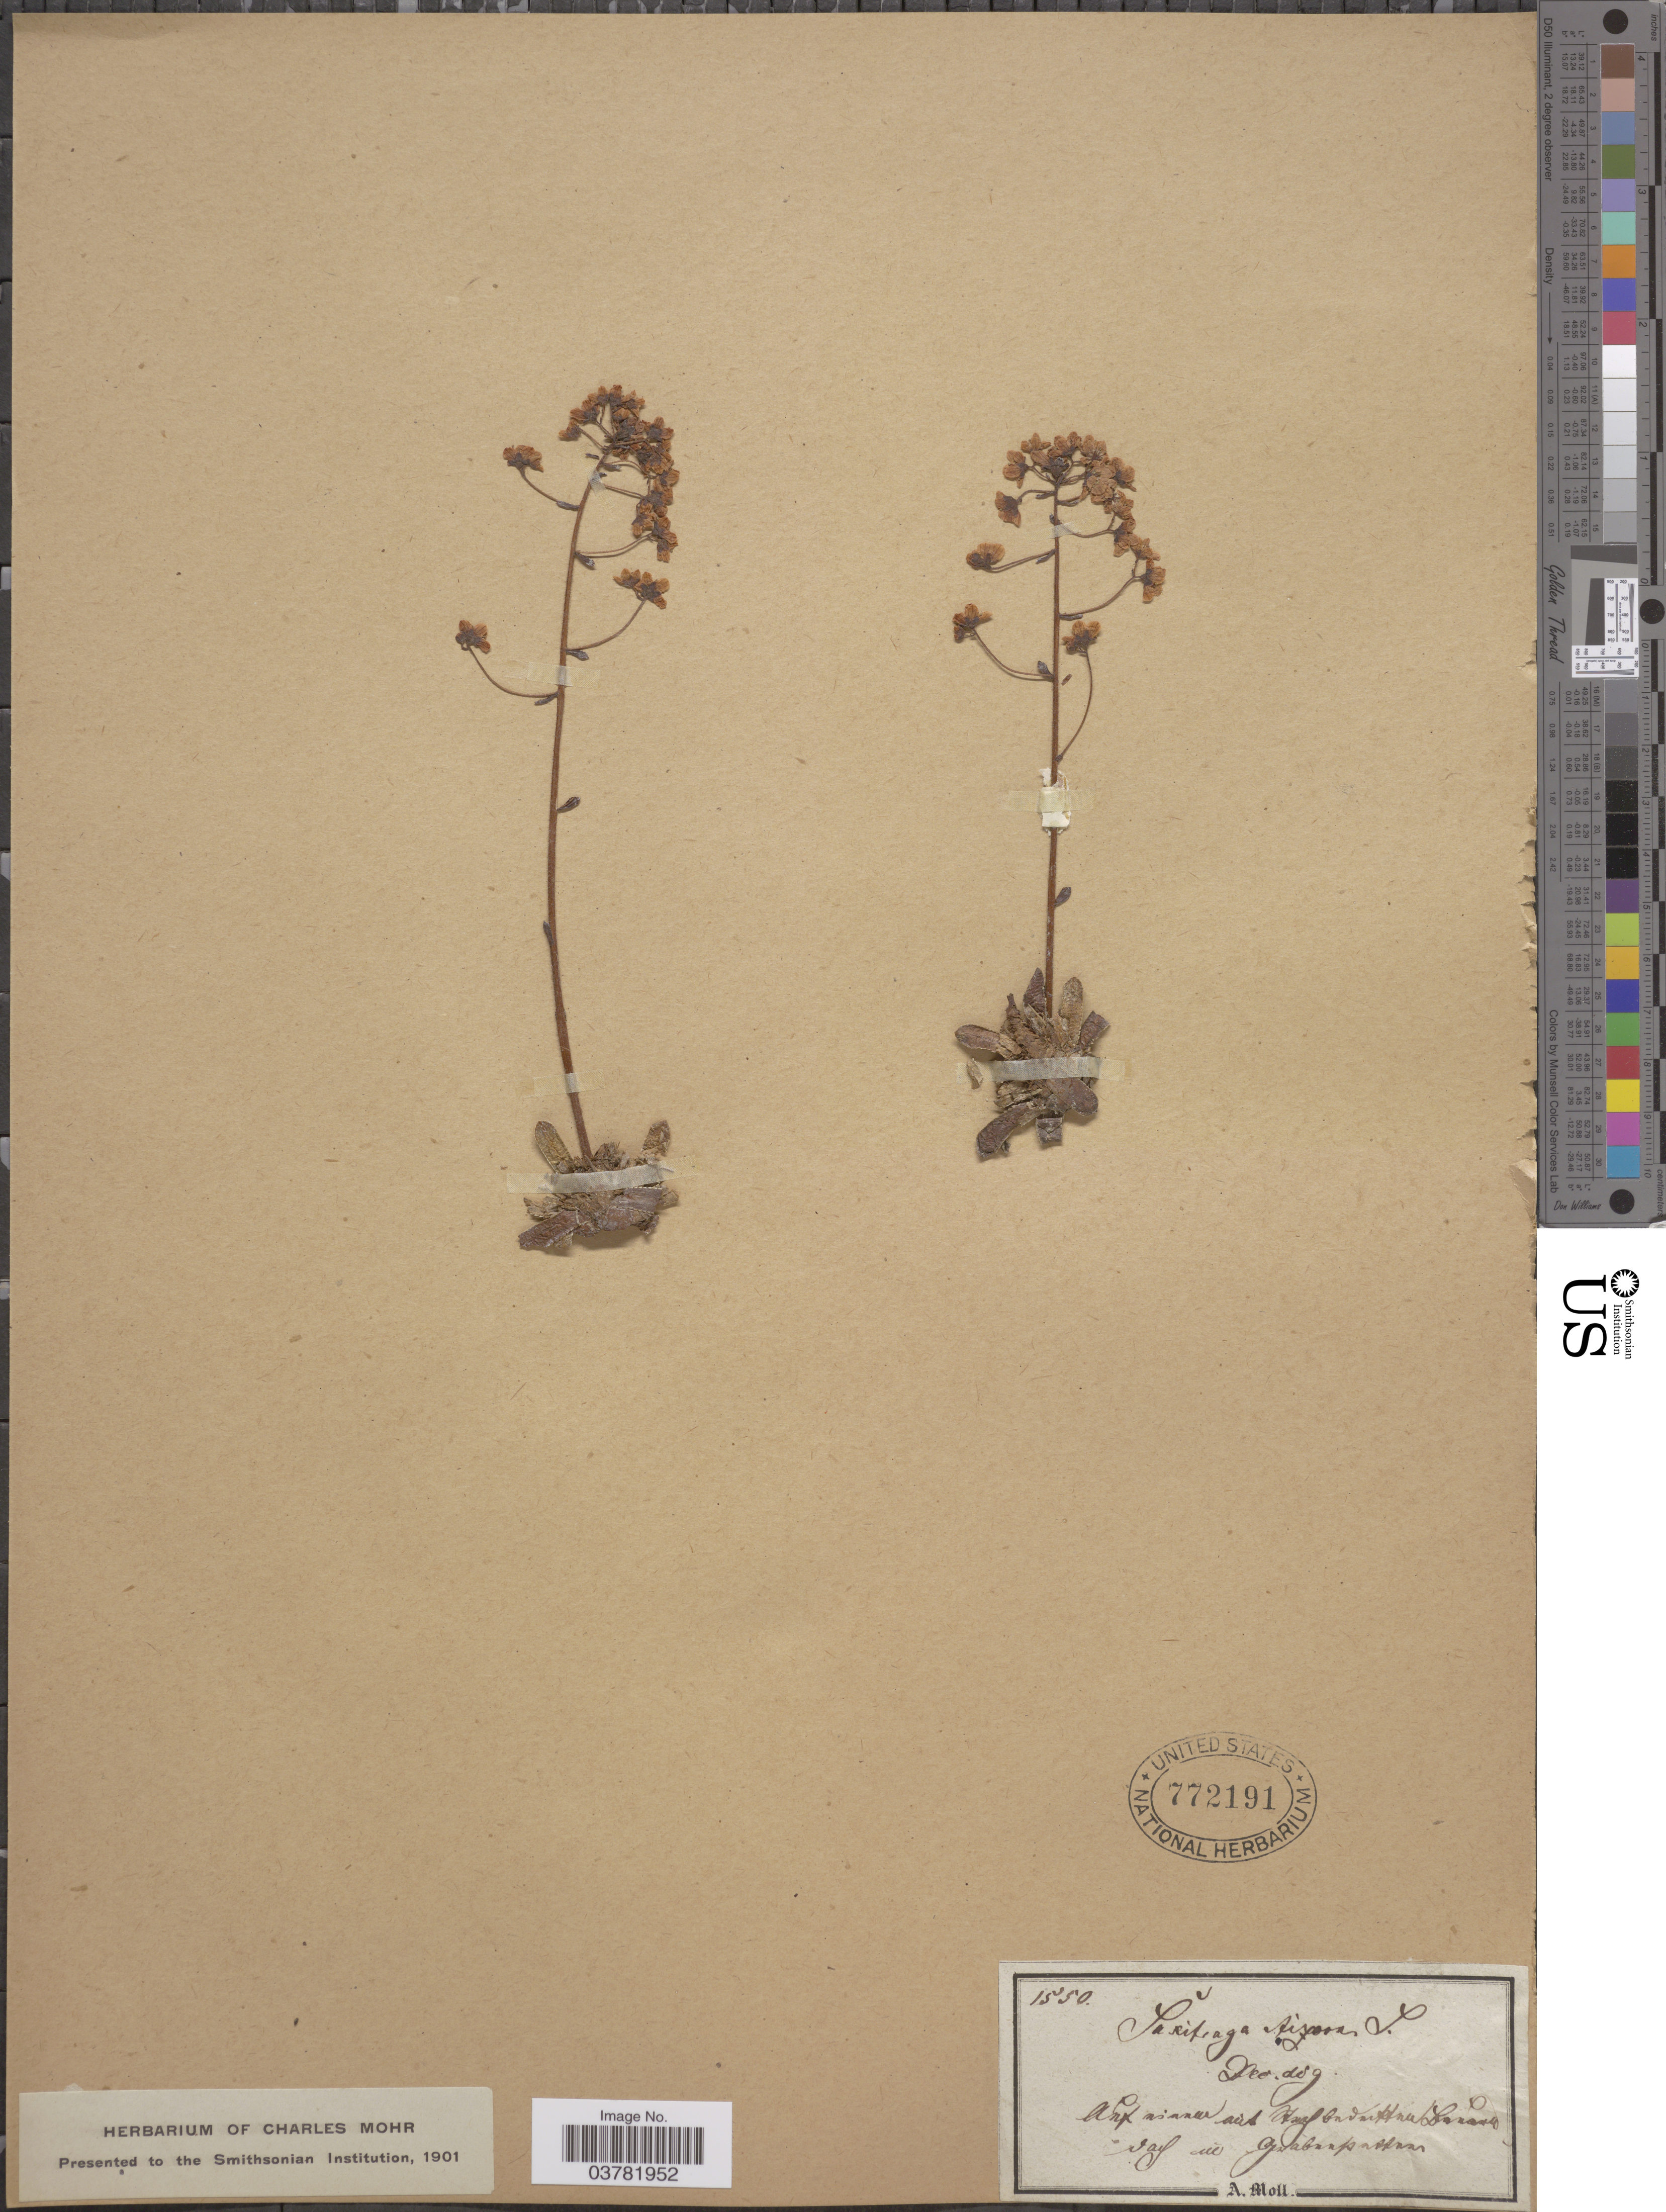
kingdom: Plantae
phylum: Tracheophyta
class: Magnoliopsida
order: Saxifragales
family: Saxifragaceae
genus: Saxifraga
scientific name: Saxifraga aizoides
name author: L.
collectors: A. Moll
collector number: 1550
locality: Auf [illegible text]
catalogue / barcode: US 772191